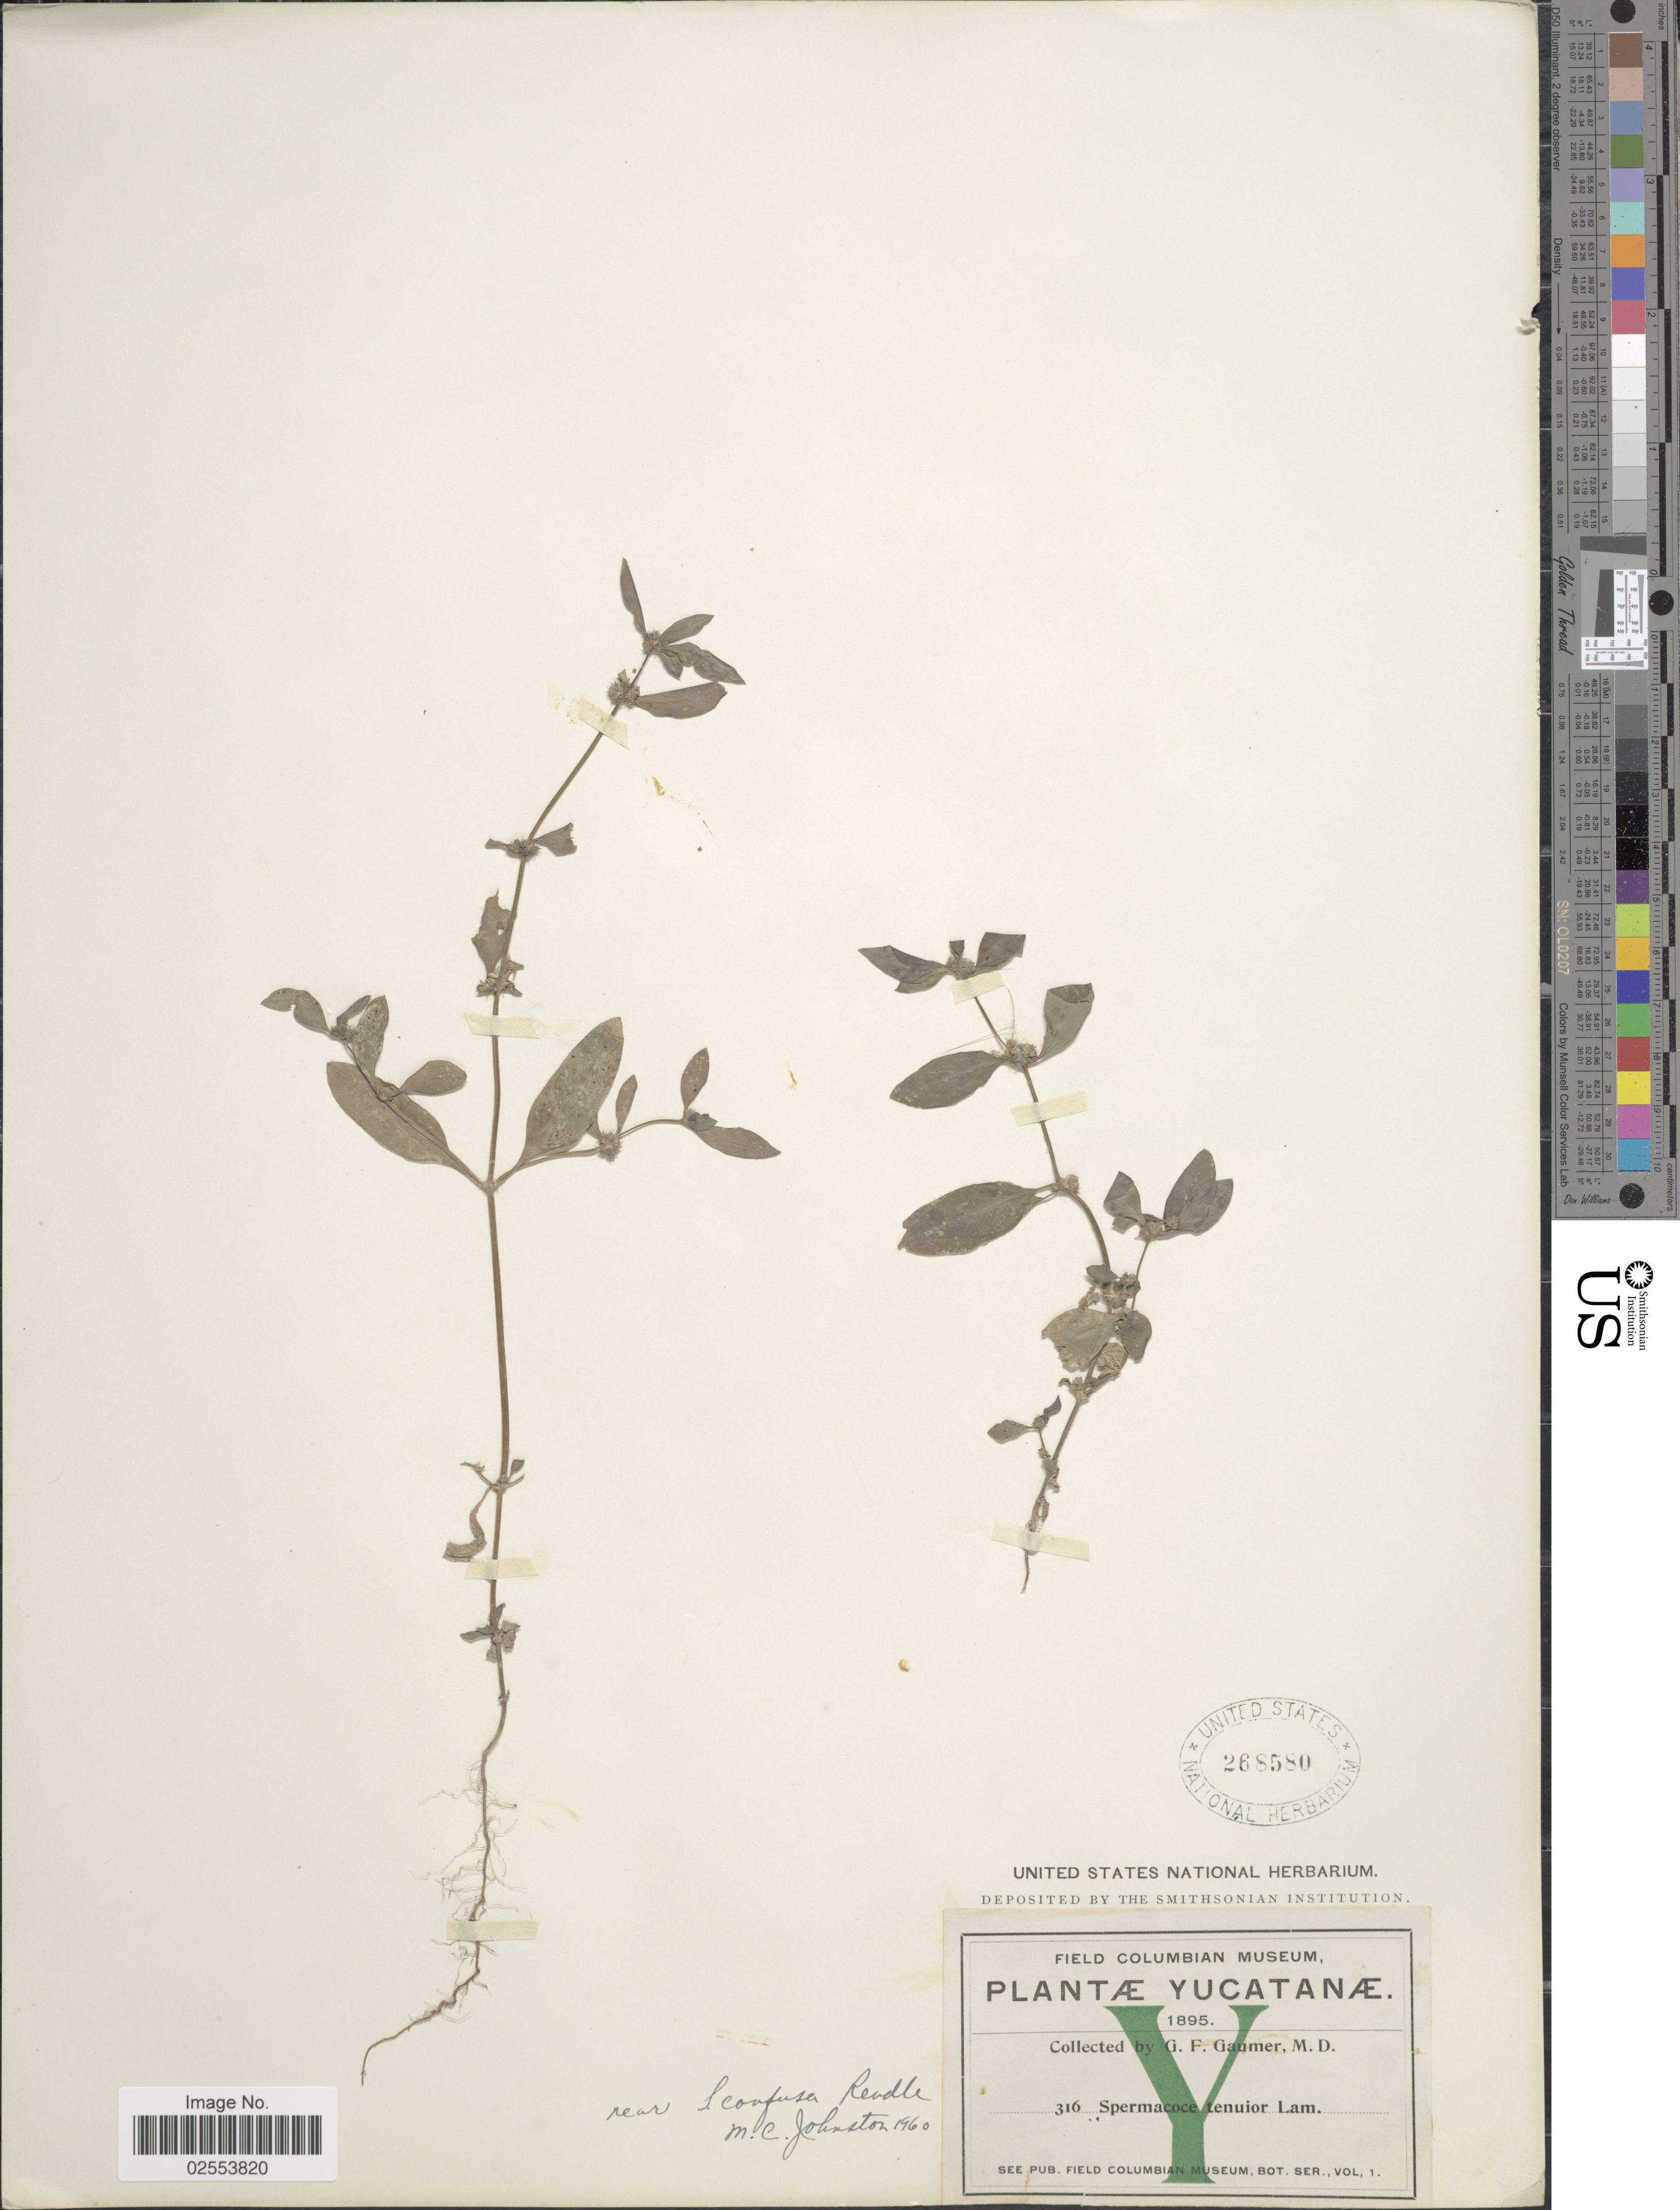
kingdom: Plantae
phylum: Tracheophyta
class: Magnoliopsida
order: Gentianales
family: Rubiaceae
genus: Spermacoce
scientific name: Spermacoce tenuior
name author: L.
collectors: G. F. Gaumer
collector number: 316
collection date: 1895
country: Mexico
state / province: Yucatán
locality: Yucatanae.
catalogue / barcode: US 268580